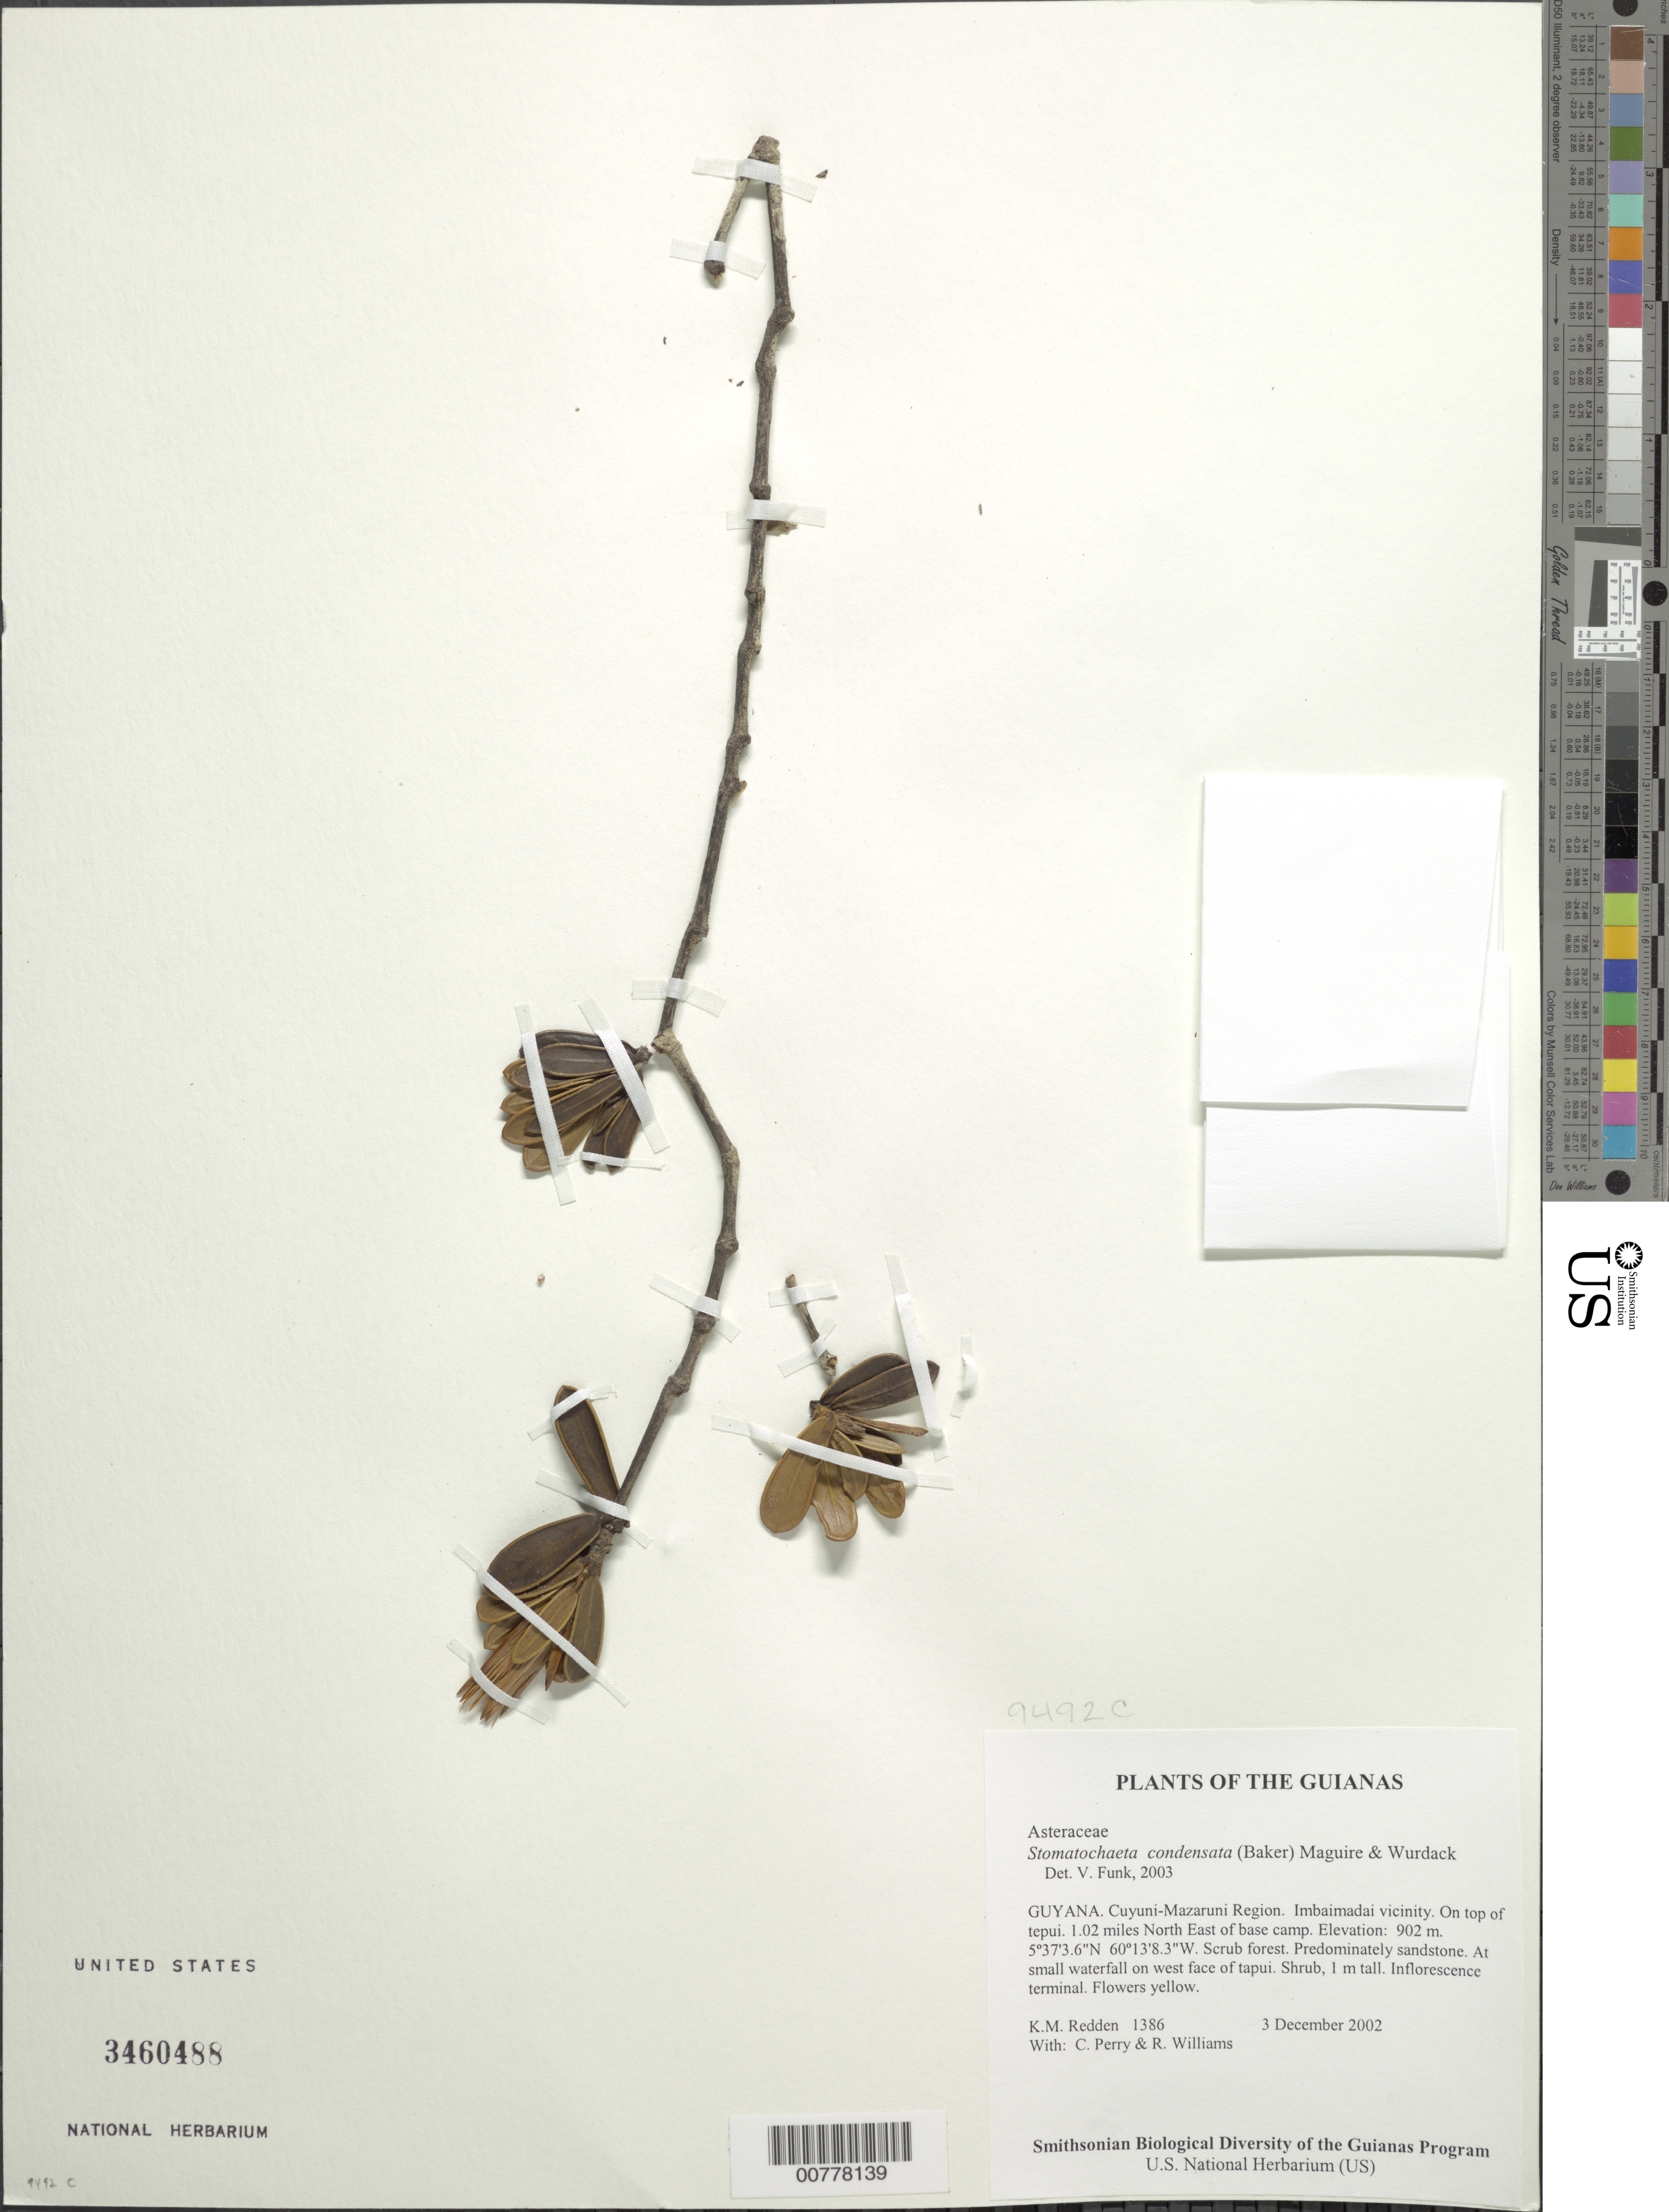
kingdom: Plantae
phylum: Tracheophyta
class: Magnoliopsida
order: Asterales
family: Asteraceae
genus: Stomatochaeta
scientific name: Stomatochaeta condensata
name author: (Baker) Maguire & Wurdack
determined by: Funk, Vicki A., (BOT), Smithsonian Institution - National Museum of Natural History (UNITED STATES)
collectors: K. M. Redden, C. Perry & R. Williams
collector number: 1386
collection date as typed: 3 December 2002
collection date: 2002-12-03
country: Guyana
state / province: Cuyuni-Mazaruni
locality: Imbaimadai vicinity. On top of tepui. 1.02 miles Northeast of base camp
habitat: Scrub forest. Predominately sandstone. At small waterfall on west face of tepui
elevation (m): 902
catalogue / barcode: US 3460488